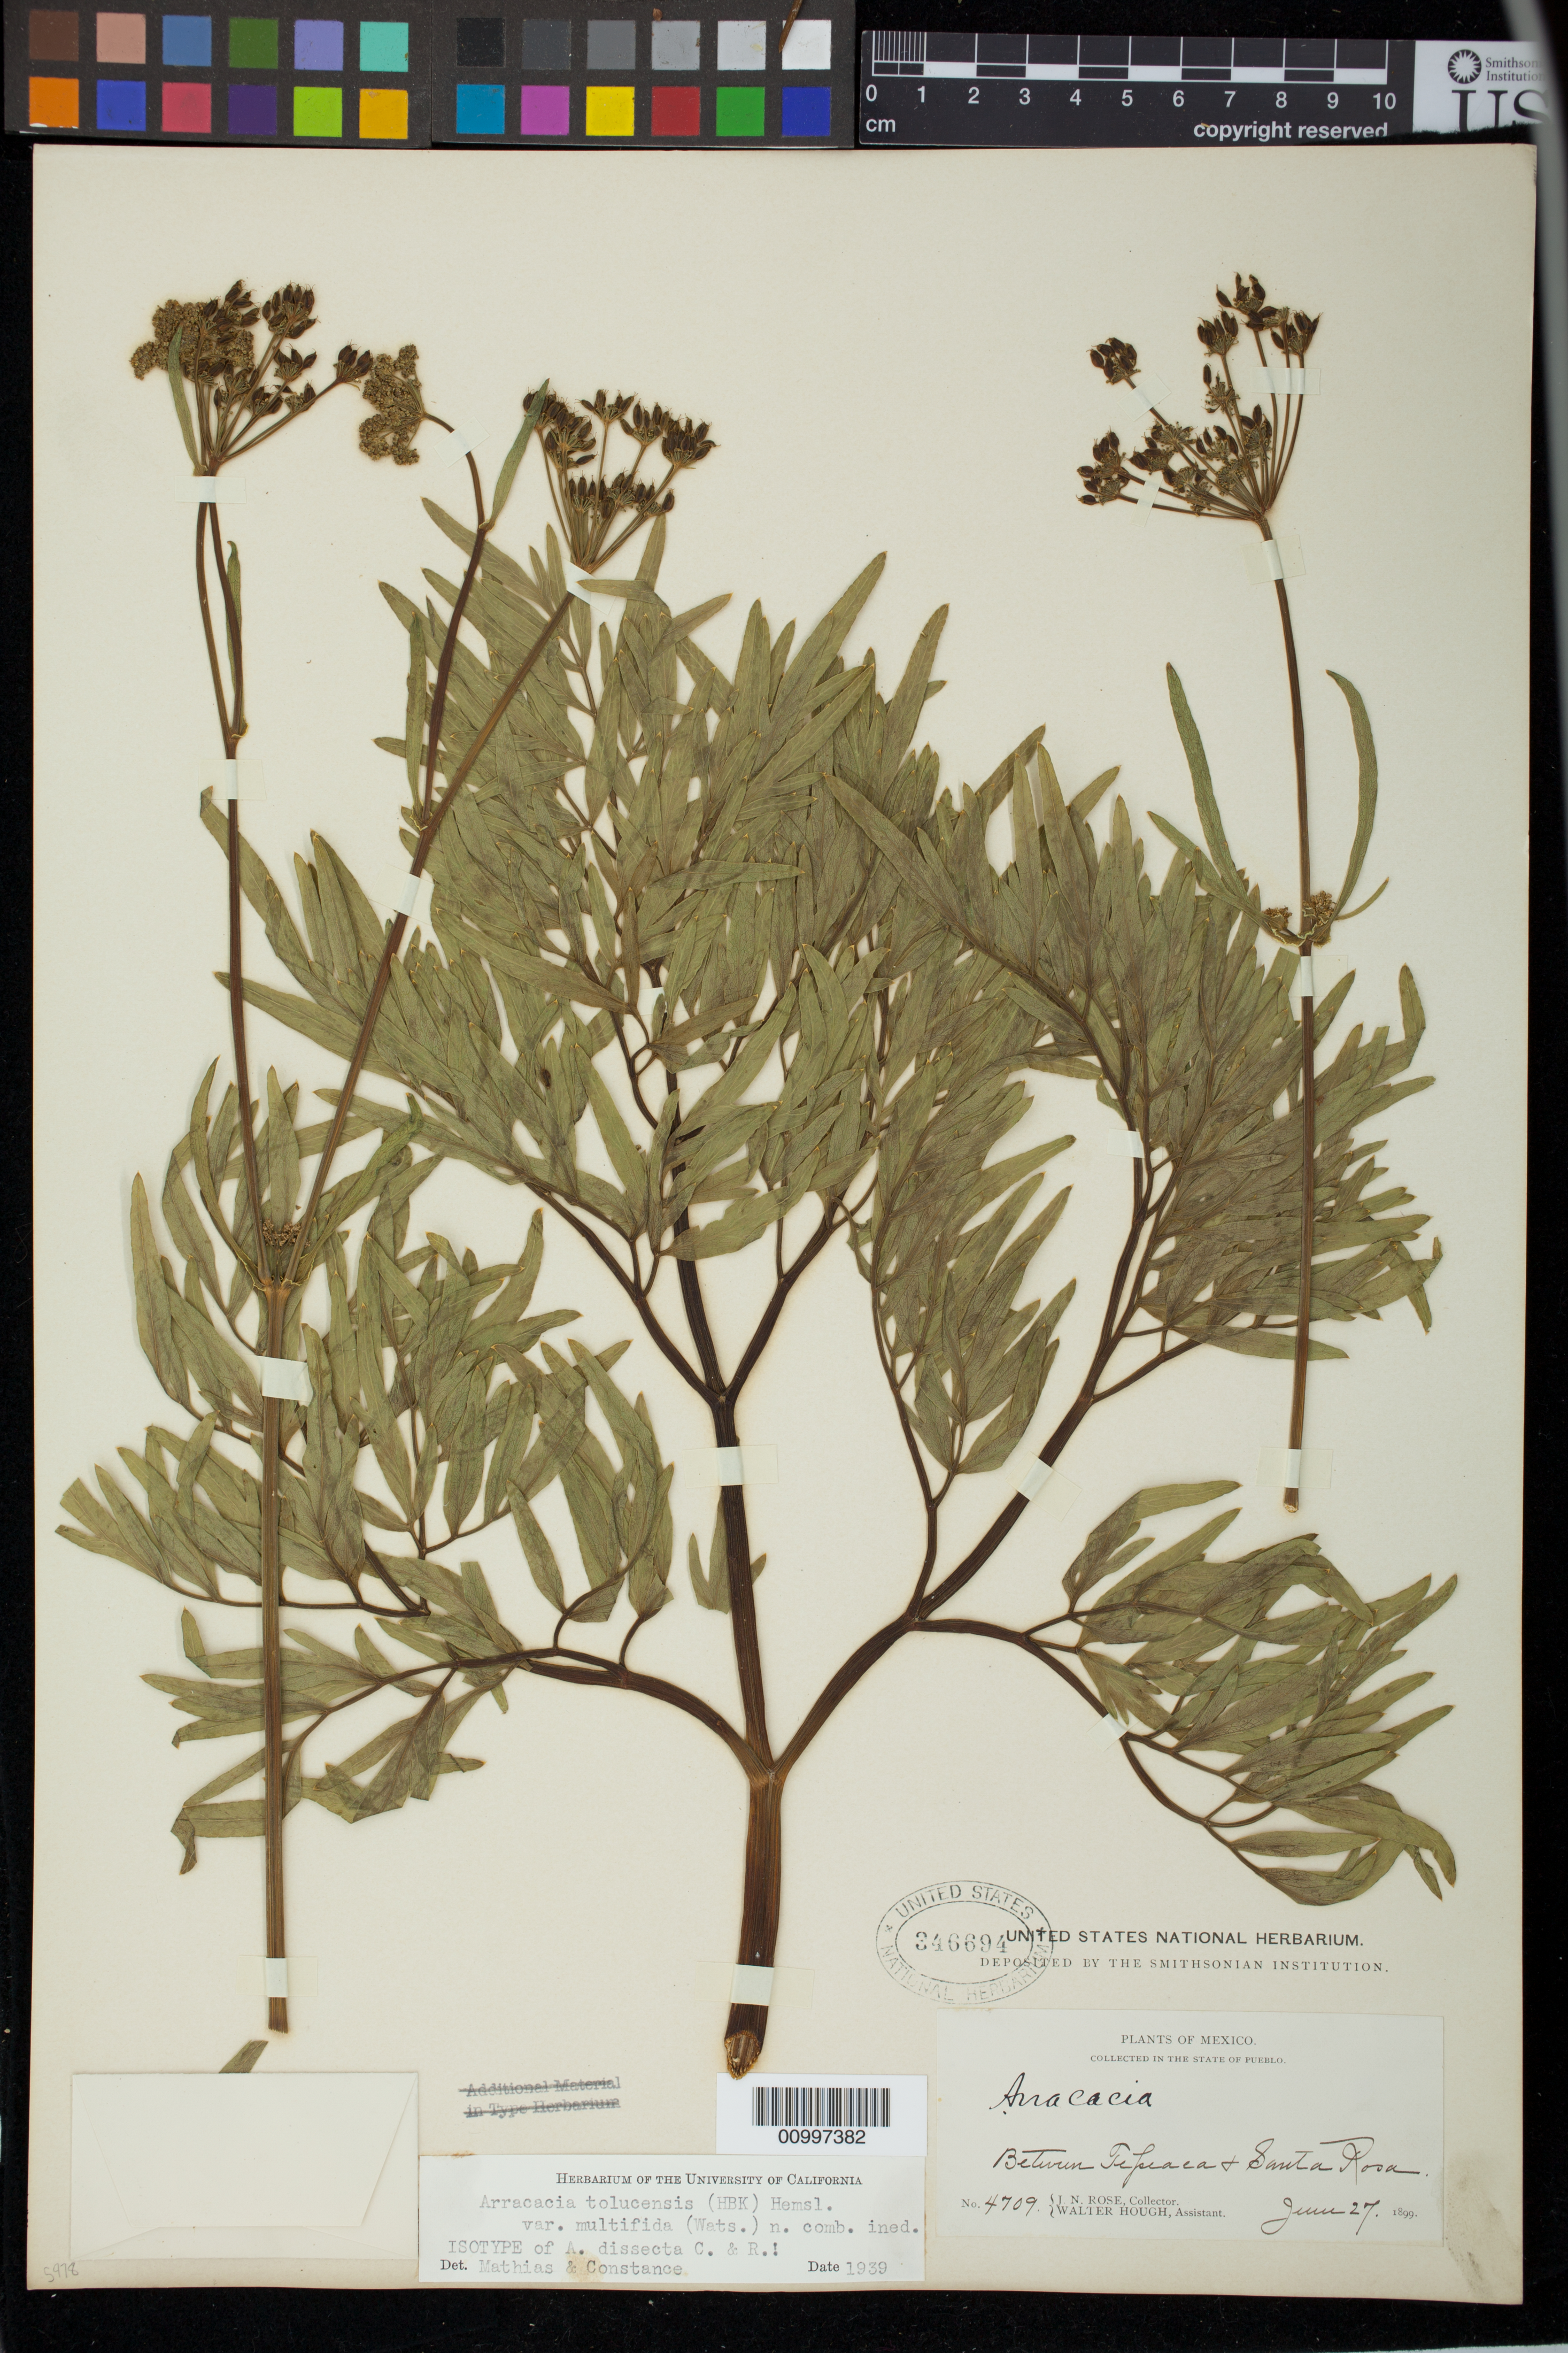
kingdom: Plantae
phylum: Tracheophyta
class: Magnoliopsida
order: Apiales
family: Apiaceae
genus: Arracacia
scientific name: Arracacia dissecta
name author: J.M. Coult. & Rose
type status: Type Collection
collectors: J. N. Rose & W. Hough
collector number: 4709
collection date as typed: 27 Jun 1899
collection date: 1899-06-27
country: Mexico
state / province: Puebla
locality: Between Tepeaca and Santa Rosa.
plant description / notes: One of five original, consecutively numbered sheets at US (USNH 346693-346697). USNH 346693 annotated by Mathias & Constance as "TYPE" (and the others as isotypes) but no sheet is indicated as the (holo)type by protologue citation or original annotations.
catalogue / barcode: US 346694